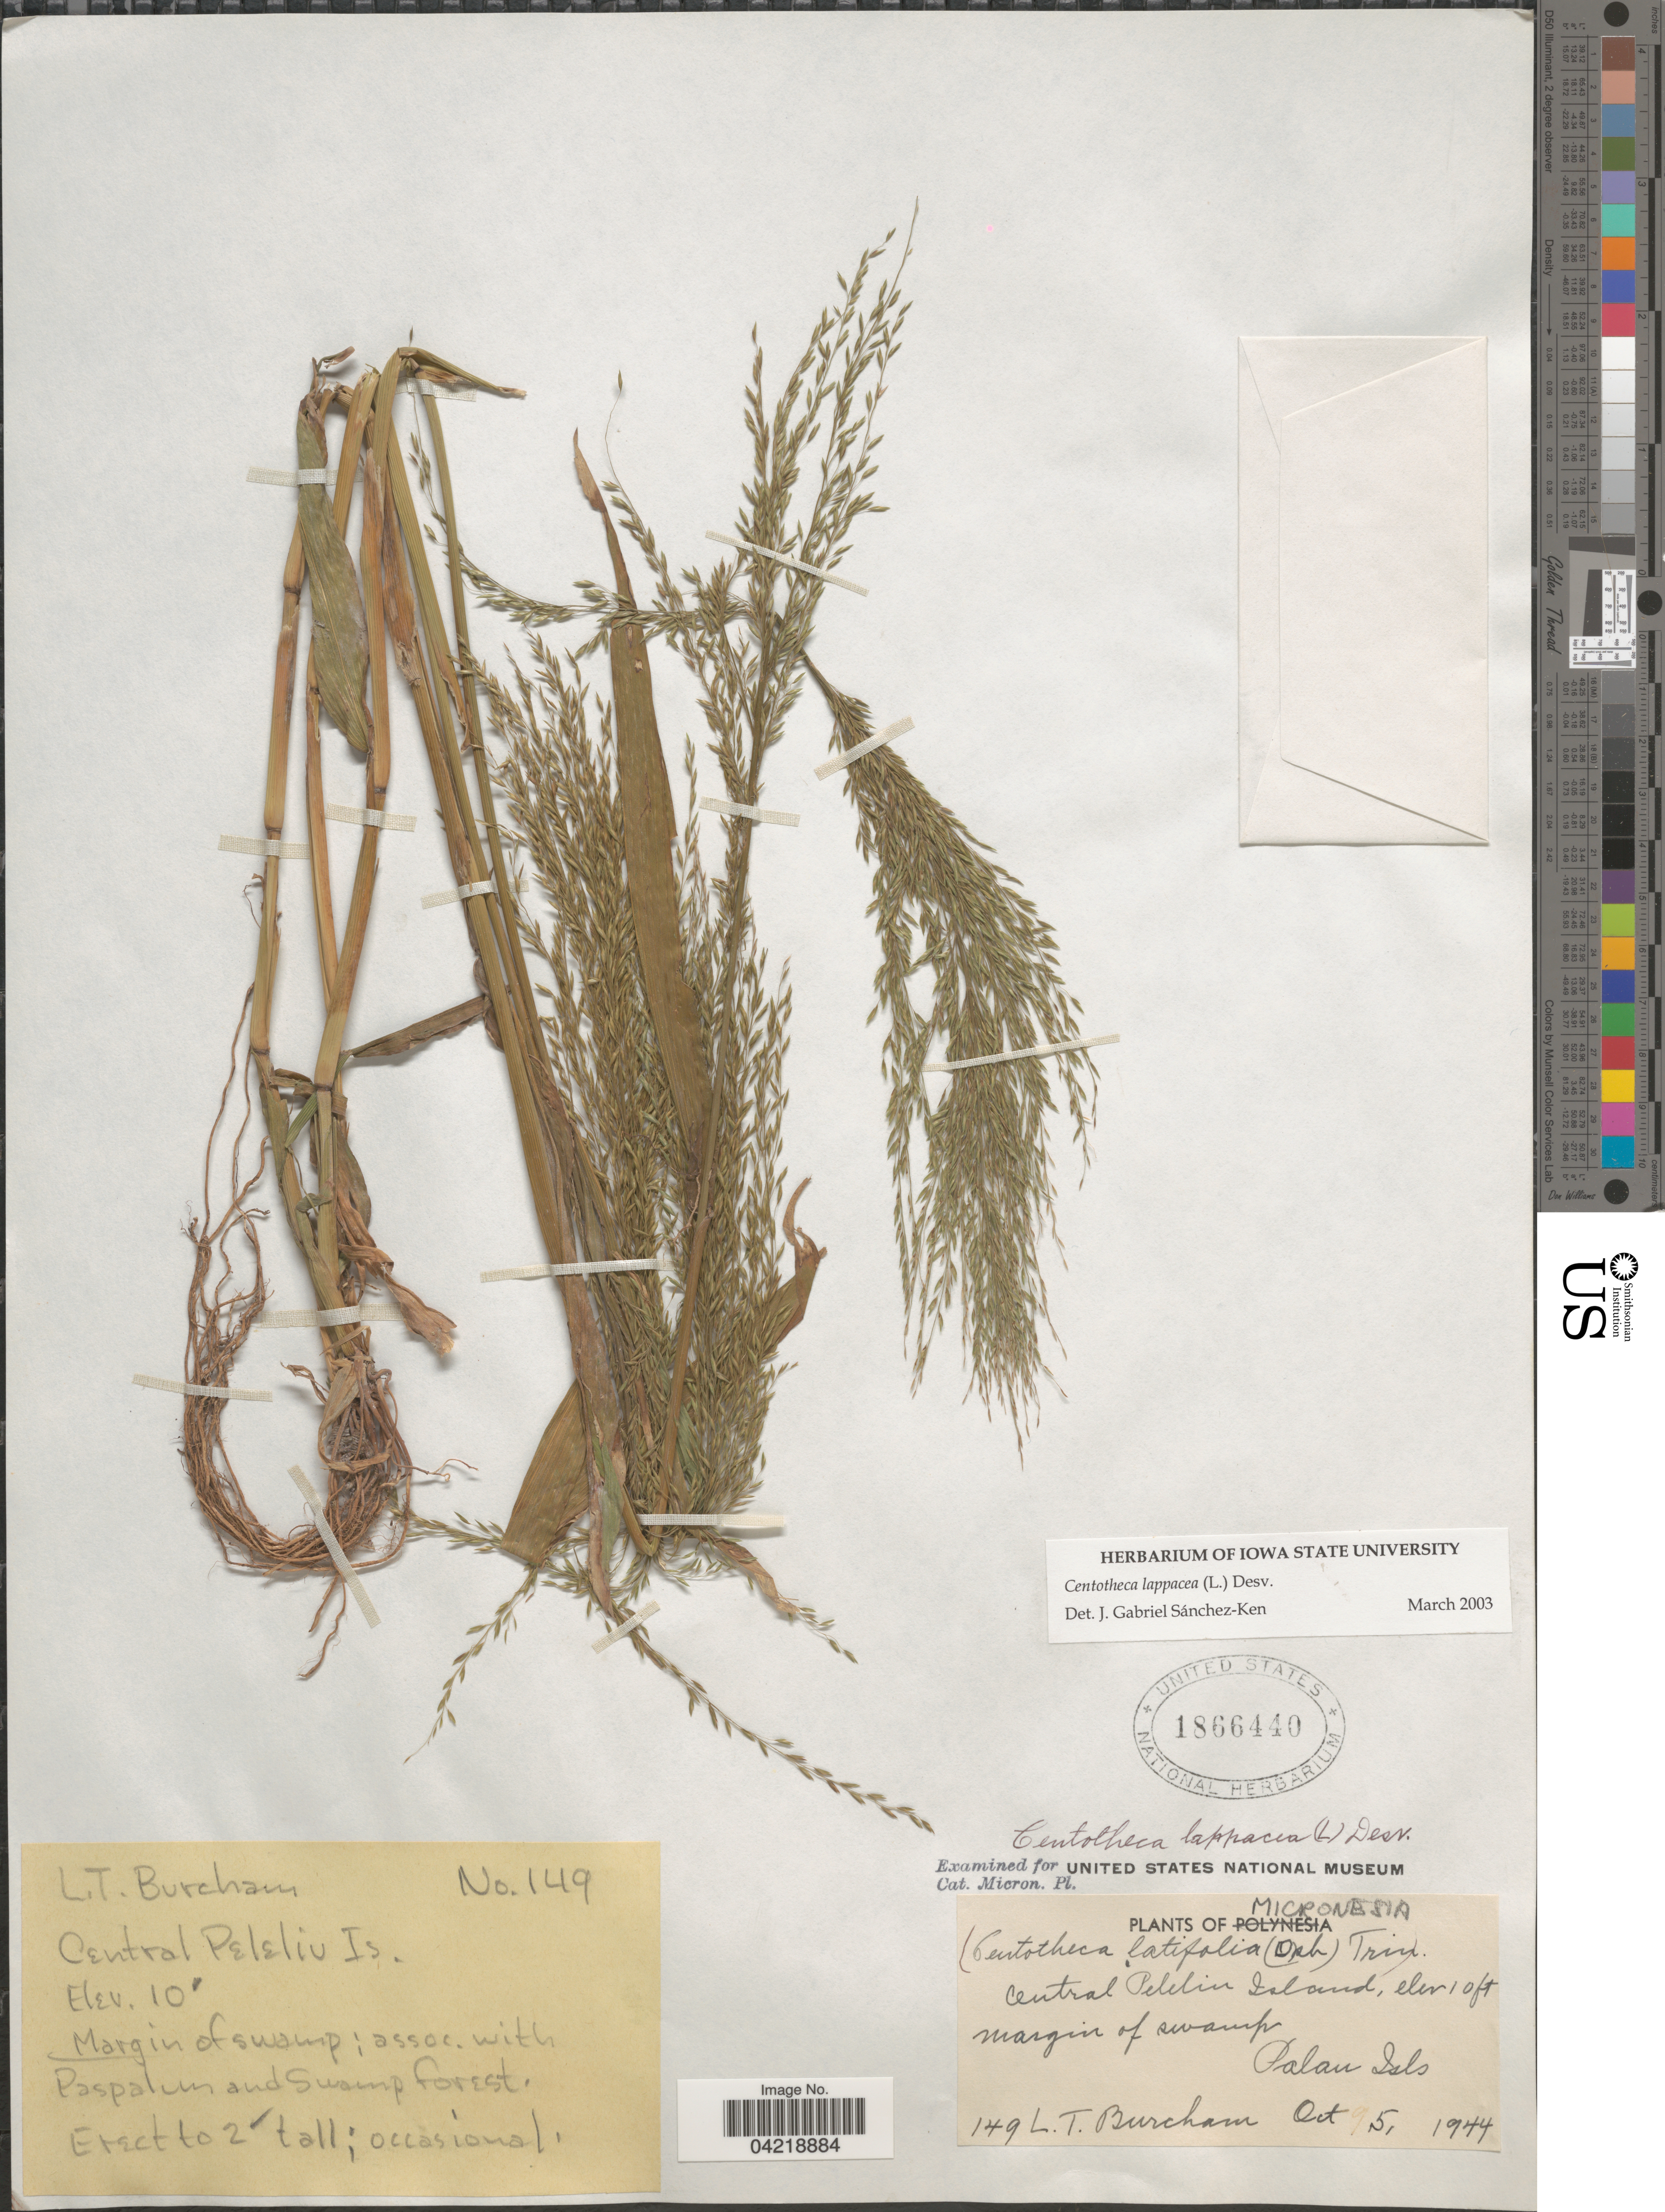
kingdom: Plantae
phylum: Tracheophyta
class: Liliopsida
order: Poales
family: Poaceae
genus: Centotheca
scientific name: Centotheca lappacea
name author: (L.) Desv.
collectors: L. Burcham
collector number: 149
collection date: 1944-10-05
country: Palau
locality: Micronesia. Central Pelelin Island. Margin of swamps. Palau Isls.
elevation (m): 3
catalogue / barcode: US 1866440